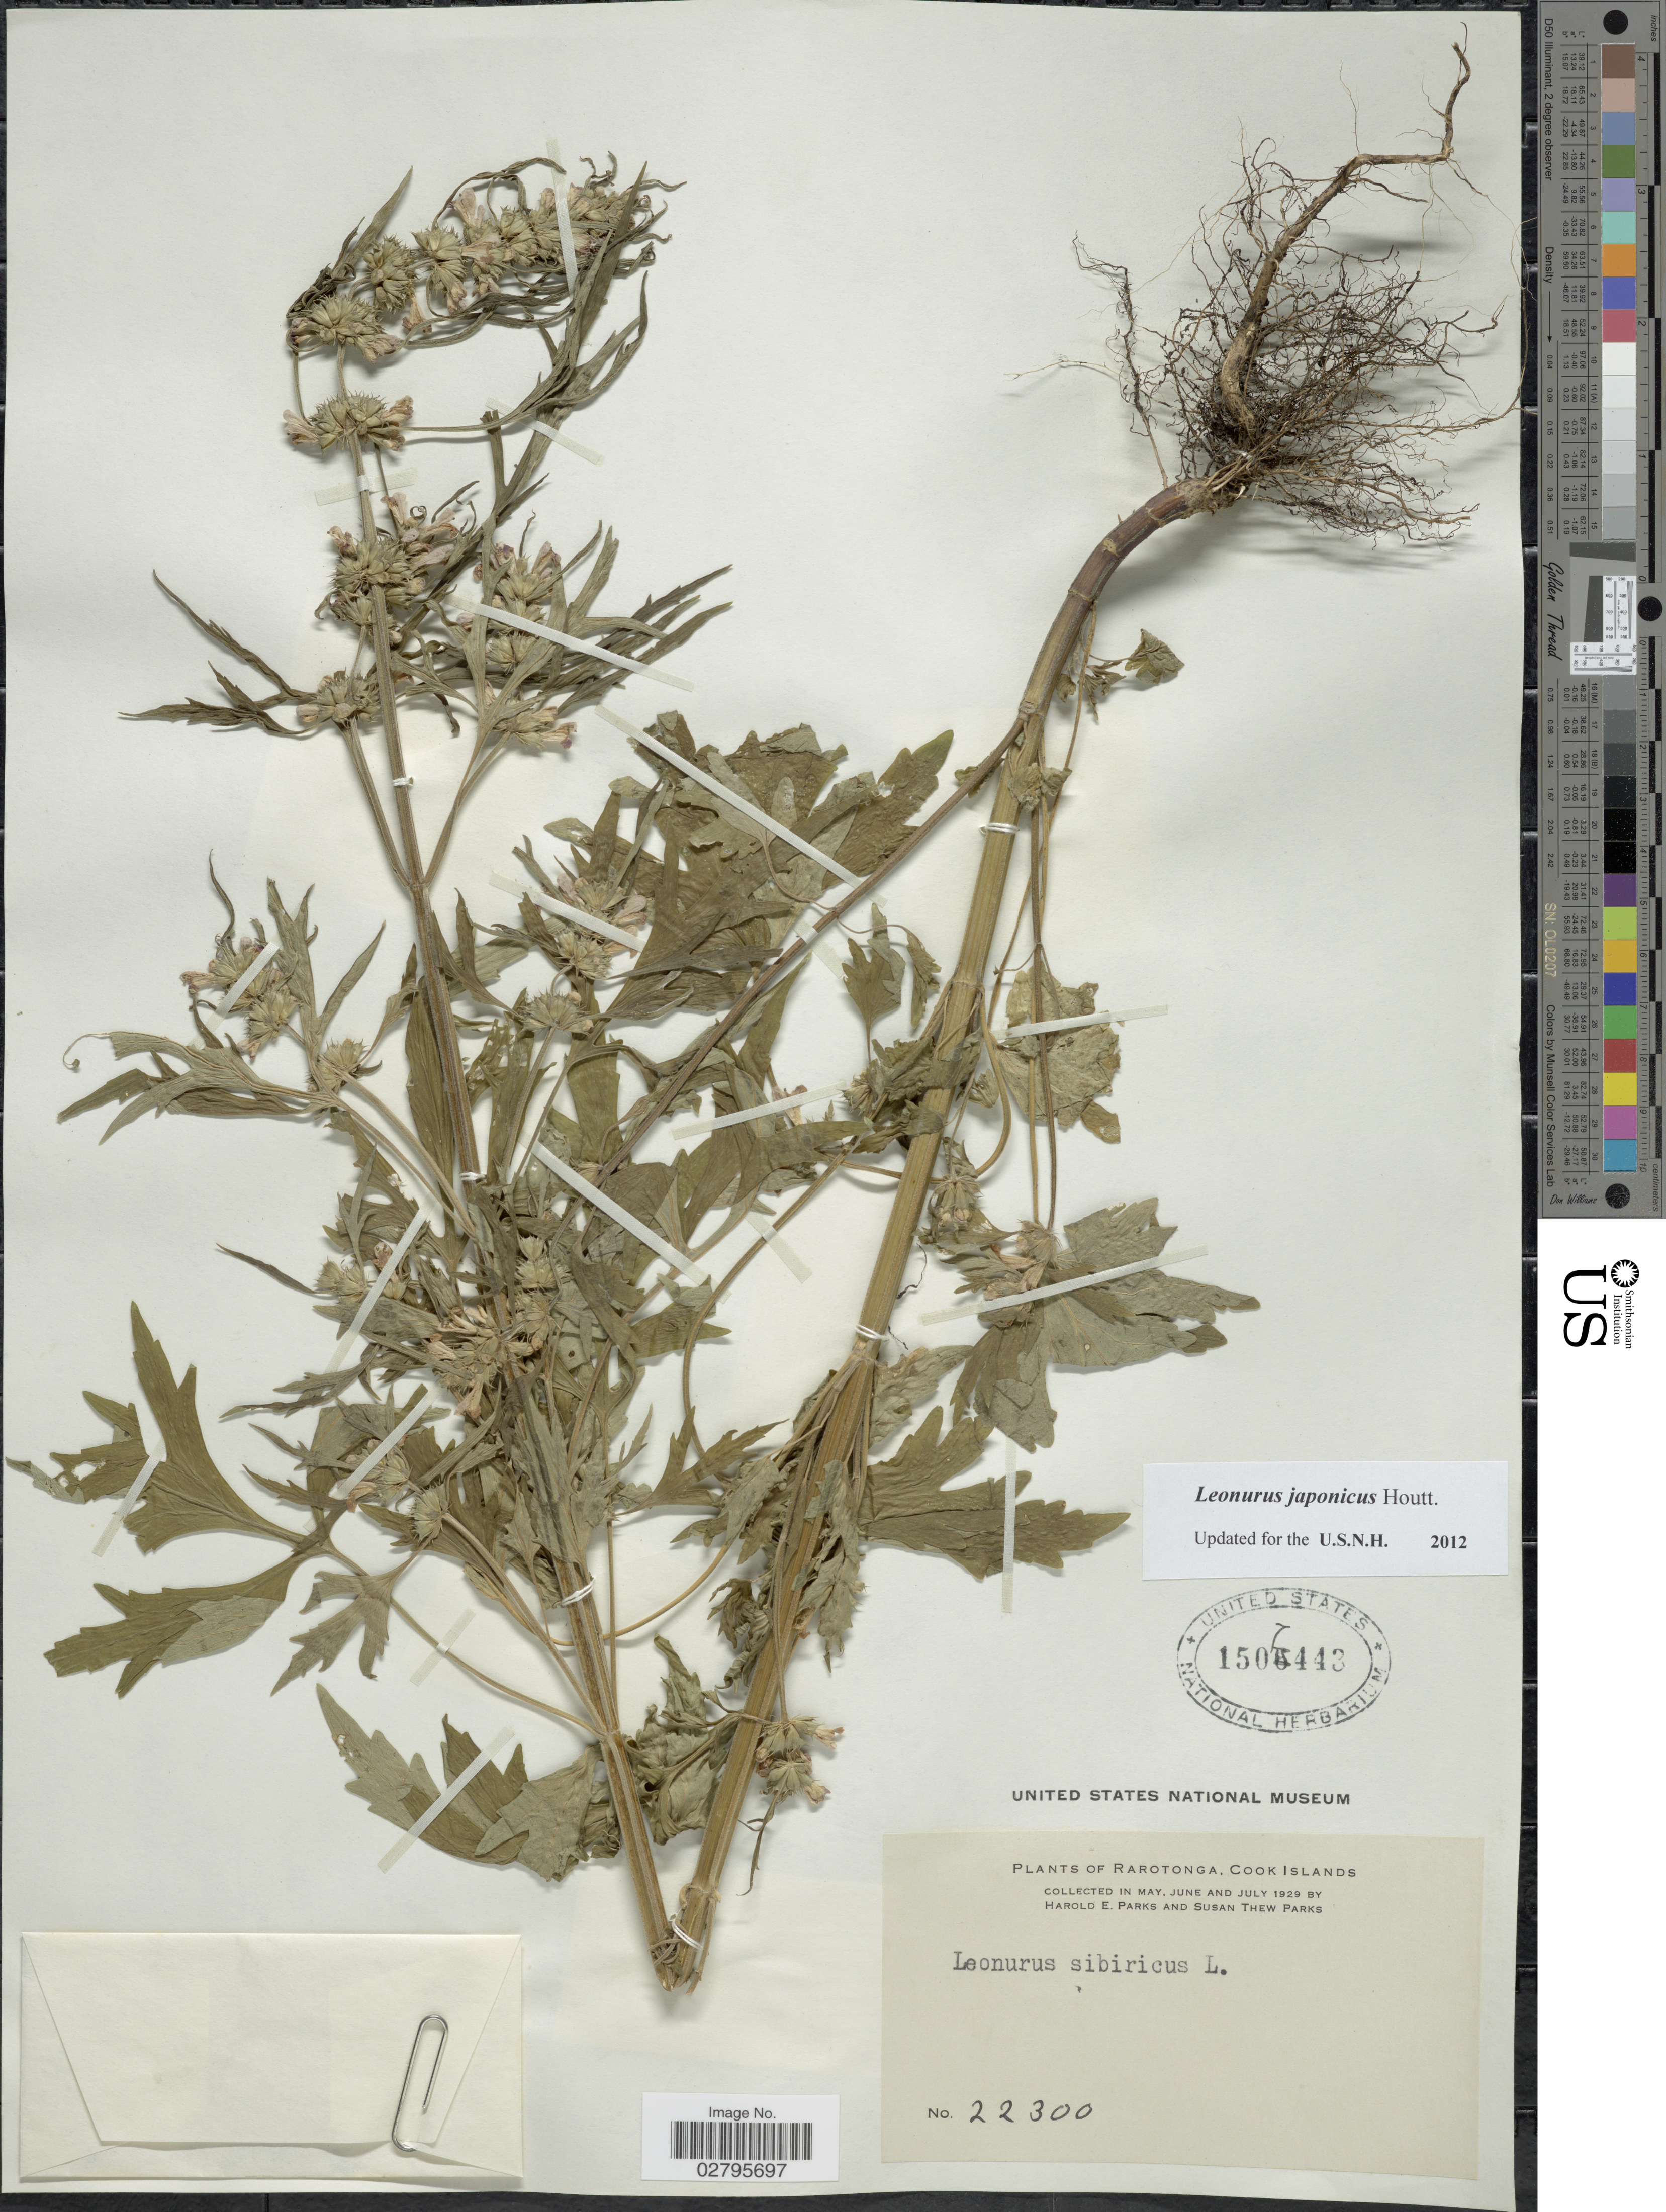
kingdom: Plantae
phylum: Tracheophyta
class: Magnoliopsida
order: Lamiales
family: Lamiaceae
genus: Leonurus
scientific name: Leonurus japonicus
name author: Houtt.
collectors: H. E. Parks & S. Parks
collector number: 22300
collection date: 1929-05/1929-07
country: Cook Islands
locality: Rarotonga.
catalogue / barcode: US 1507443